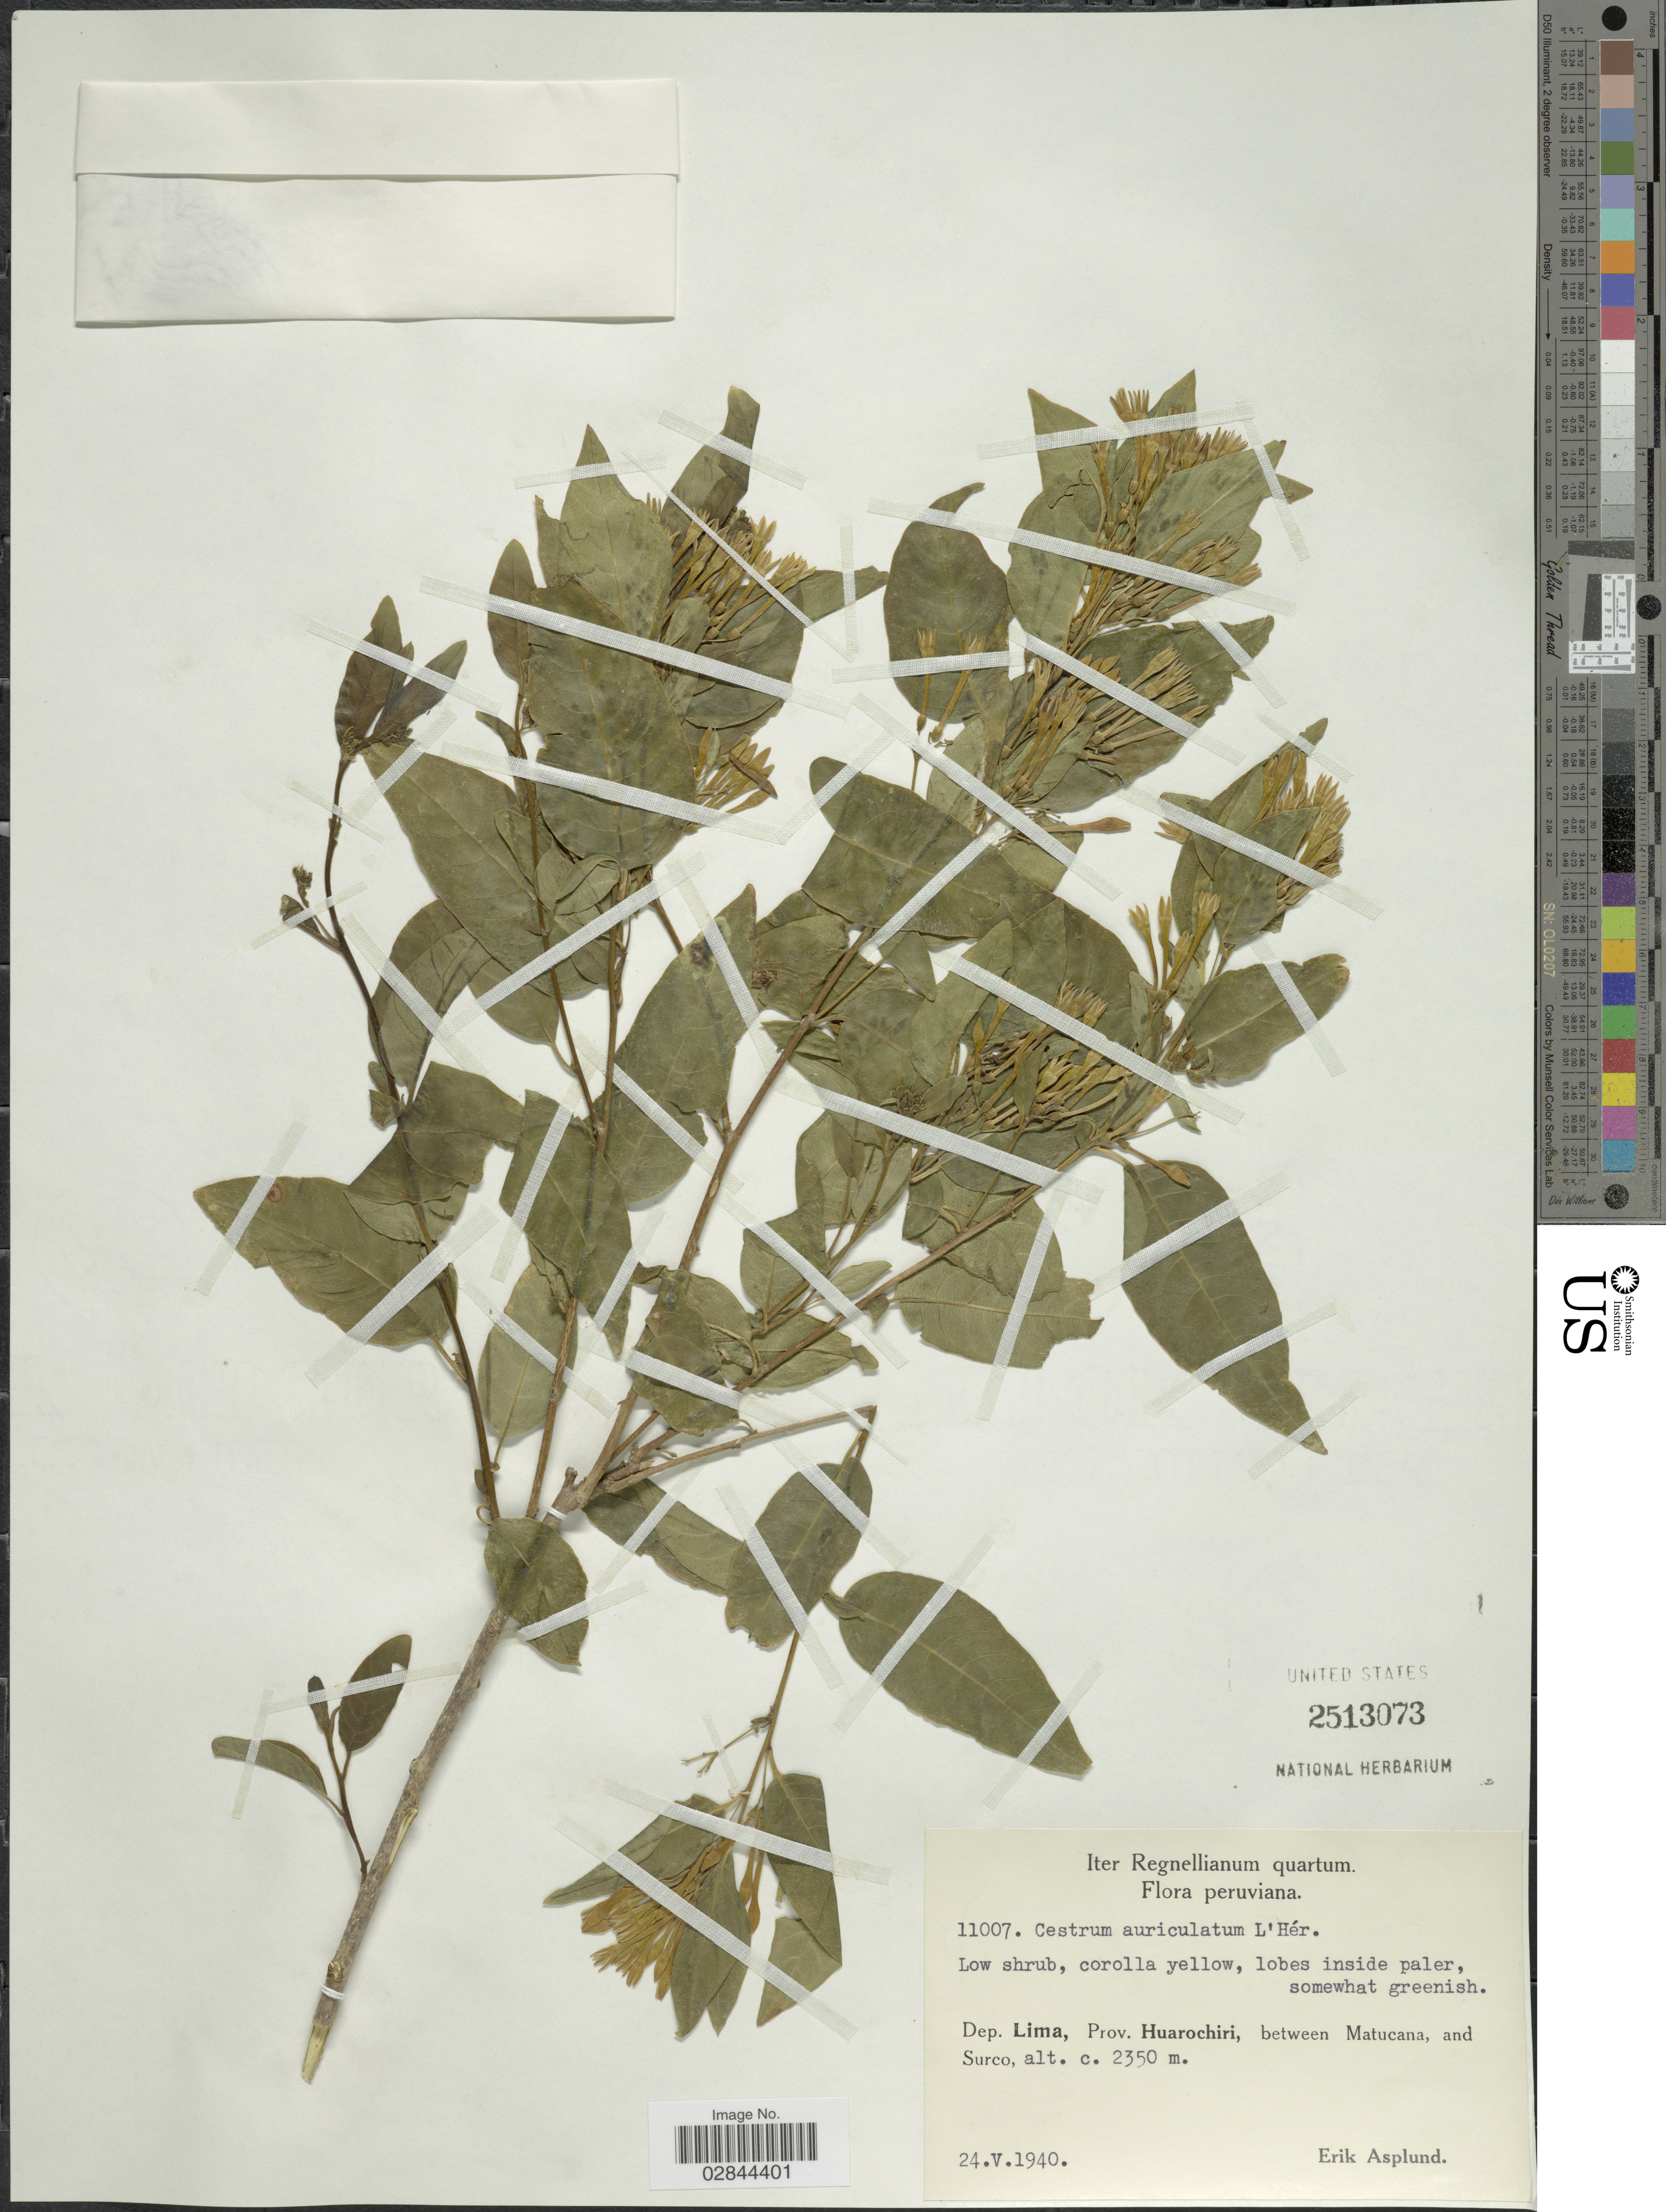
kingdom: Plantae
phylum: Tracheophyta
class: Magnoliopsida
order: Solanales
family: Solanaceae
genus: Cestrum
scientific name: Cestrum auriculatum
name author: L'Hér.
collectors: E. Asplund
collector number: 11007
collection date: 1940-05-24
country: Peru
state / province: Lima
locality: Dep. Lima, Prov. Huarochiri, between Matucana, and Surco.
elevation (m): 2350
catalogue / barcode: US 2513073